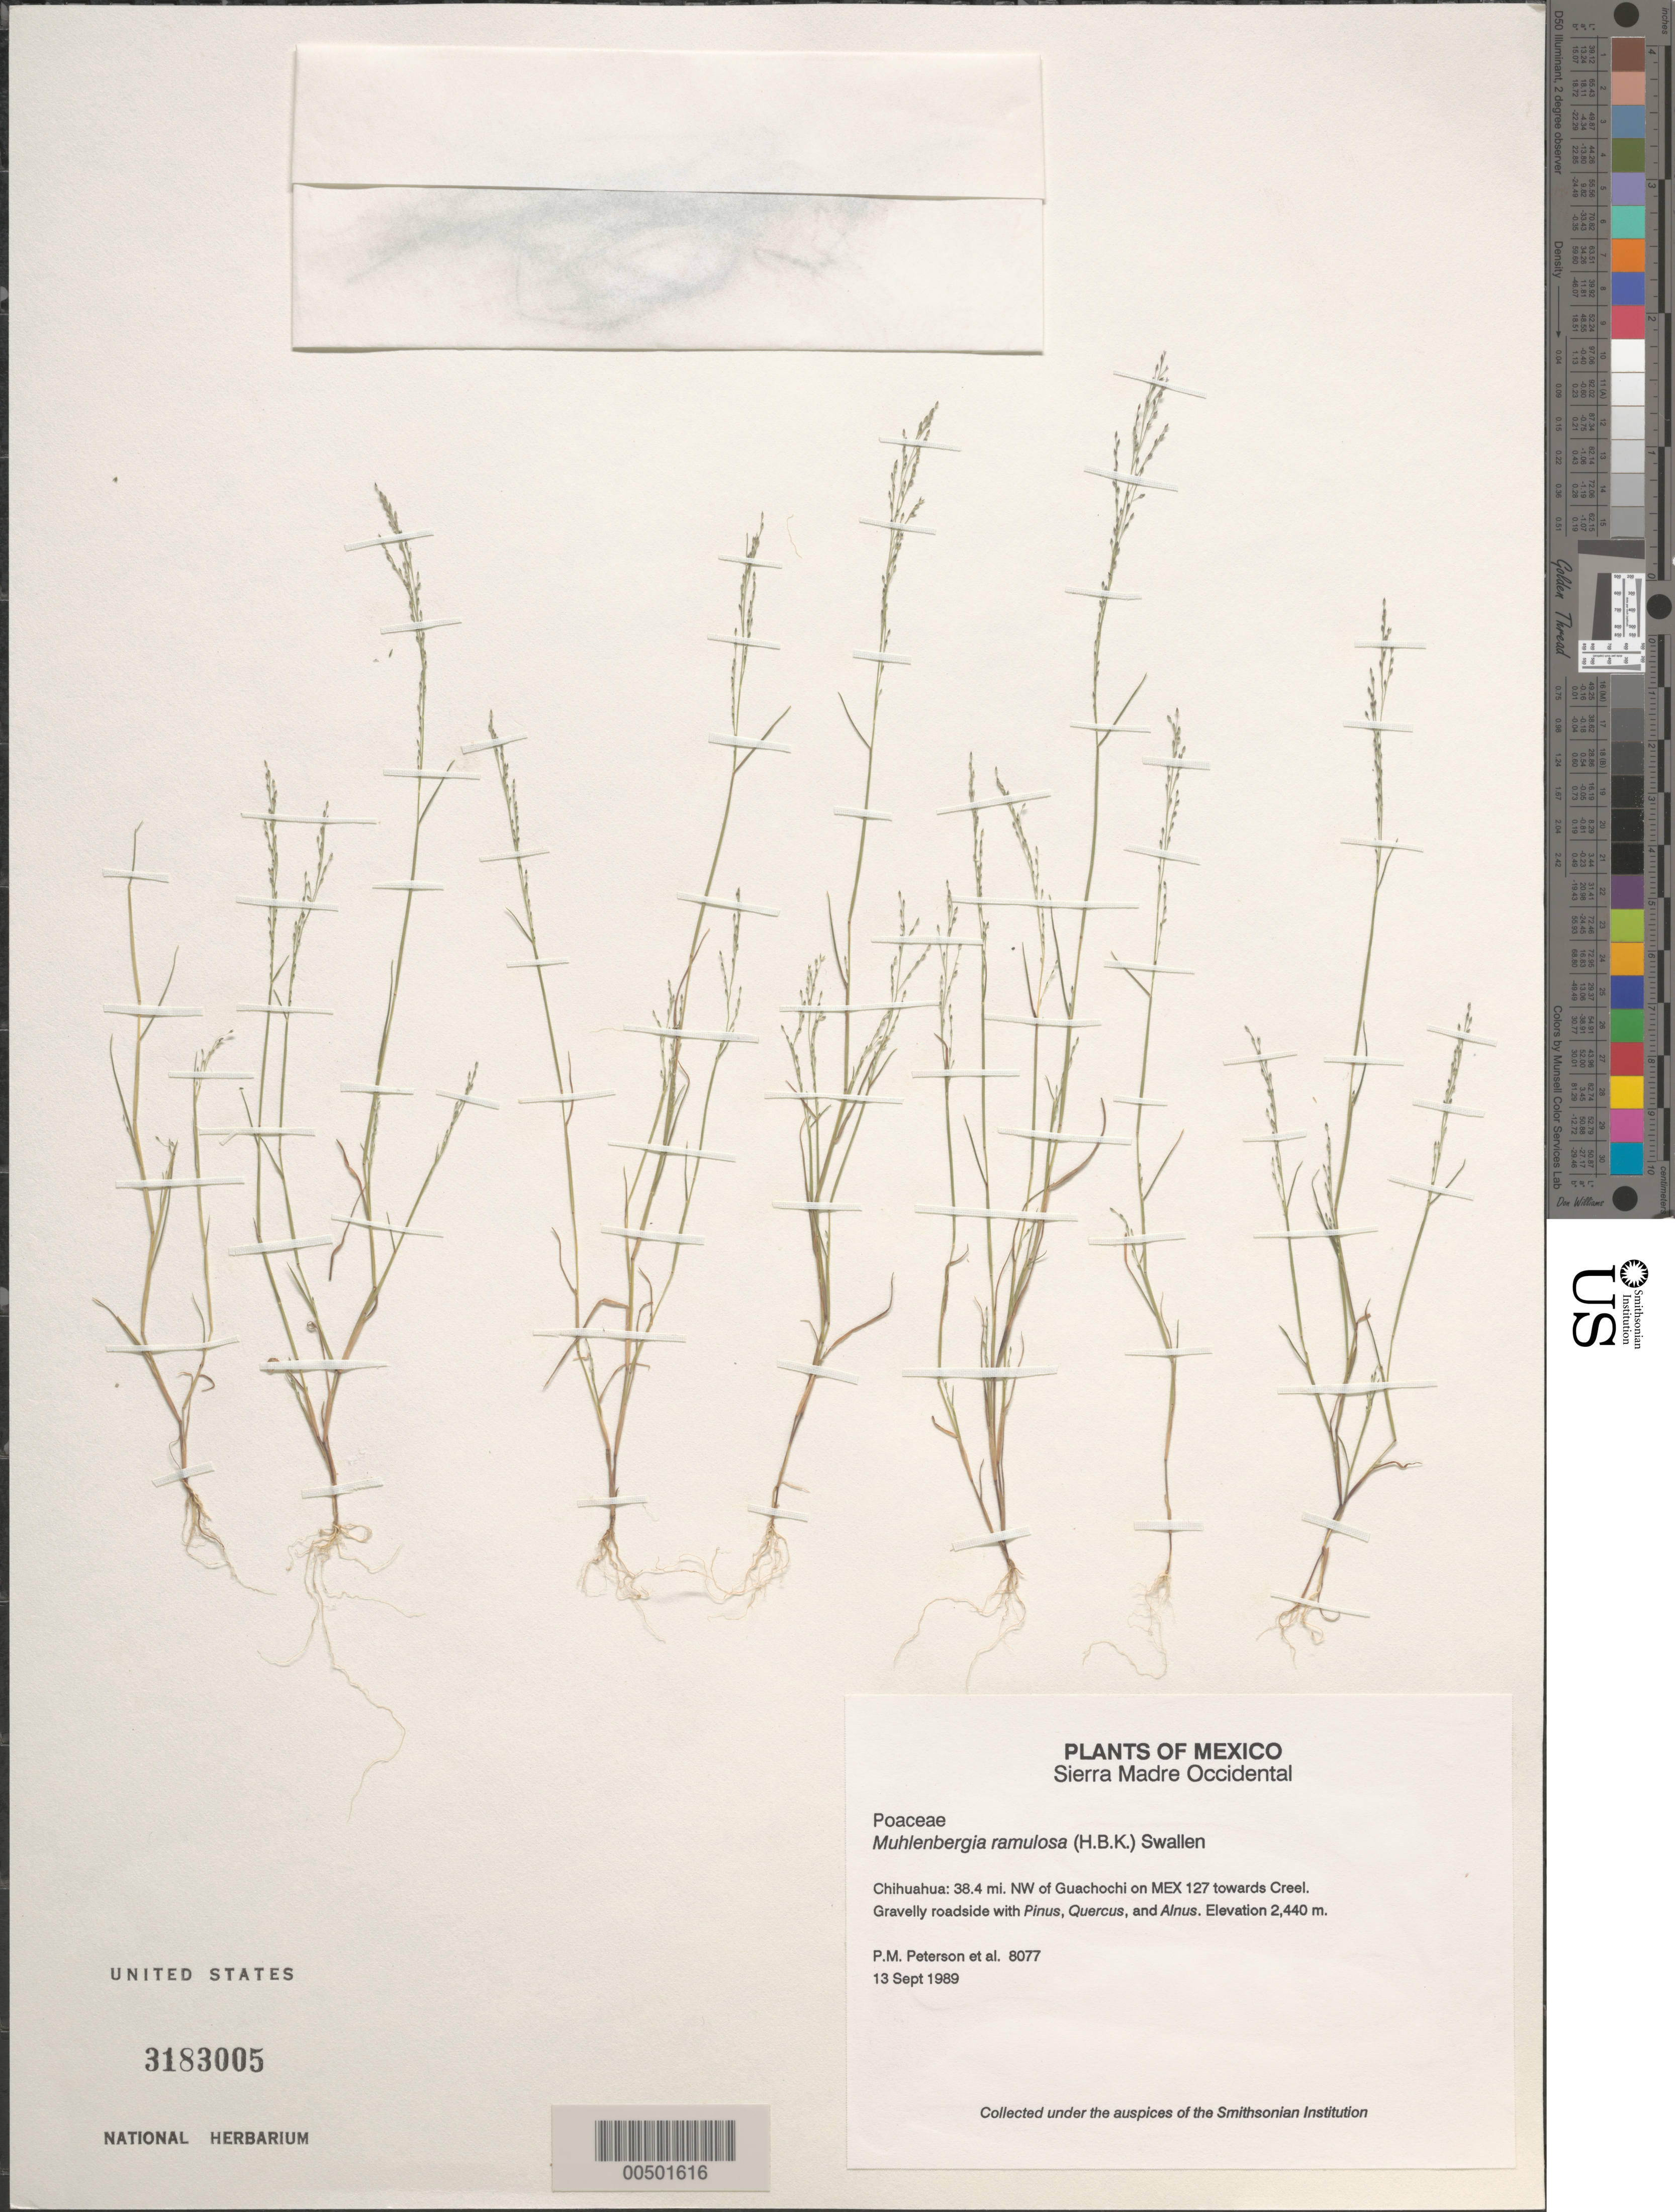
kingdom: Plantae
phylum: Tracheophyta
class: Liliopsida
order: Poales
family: Poaceae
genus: Muhlenbergia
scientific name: Muhlenbergia ramulosa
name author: (Kunth) Swallen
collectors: P. M. Peterson, C. R. Annable & Y. Herrera Arrieta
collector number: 08077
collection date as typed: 13 Sep 1989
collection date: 1989-09-13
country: Mexico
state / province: Chihuahua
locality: Sierra Madre Occidental, 38.4 mi. NW of Guachochi on Mex 127 towards Creel.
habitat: Gravelly roadside with Pinus, Quercus, and Alnus.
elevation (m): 2440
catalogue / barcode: US 3183005